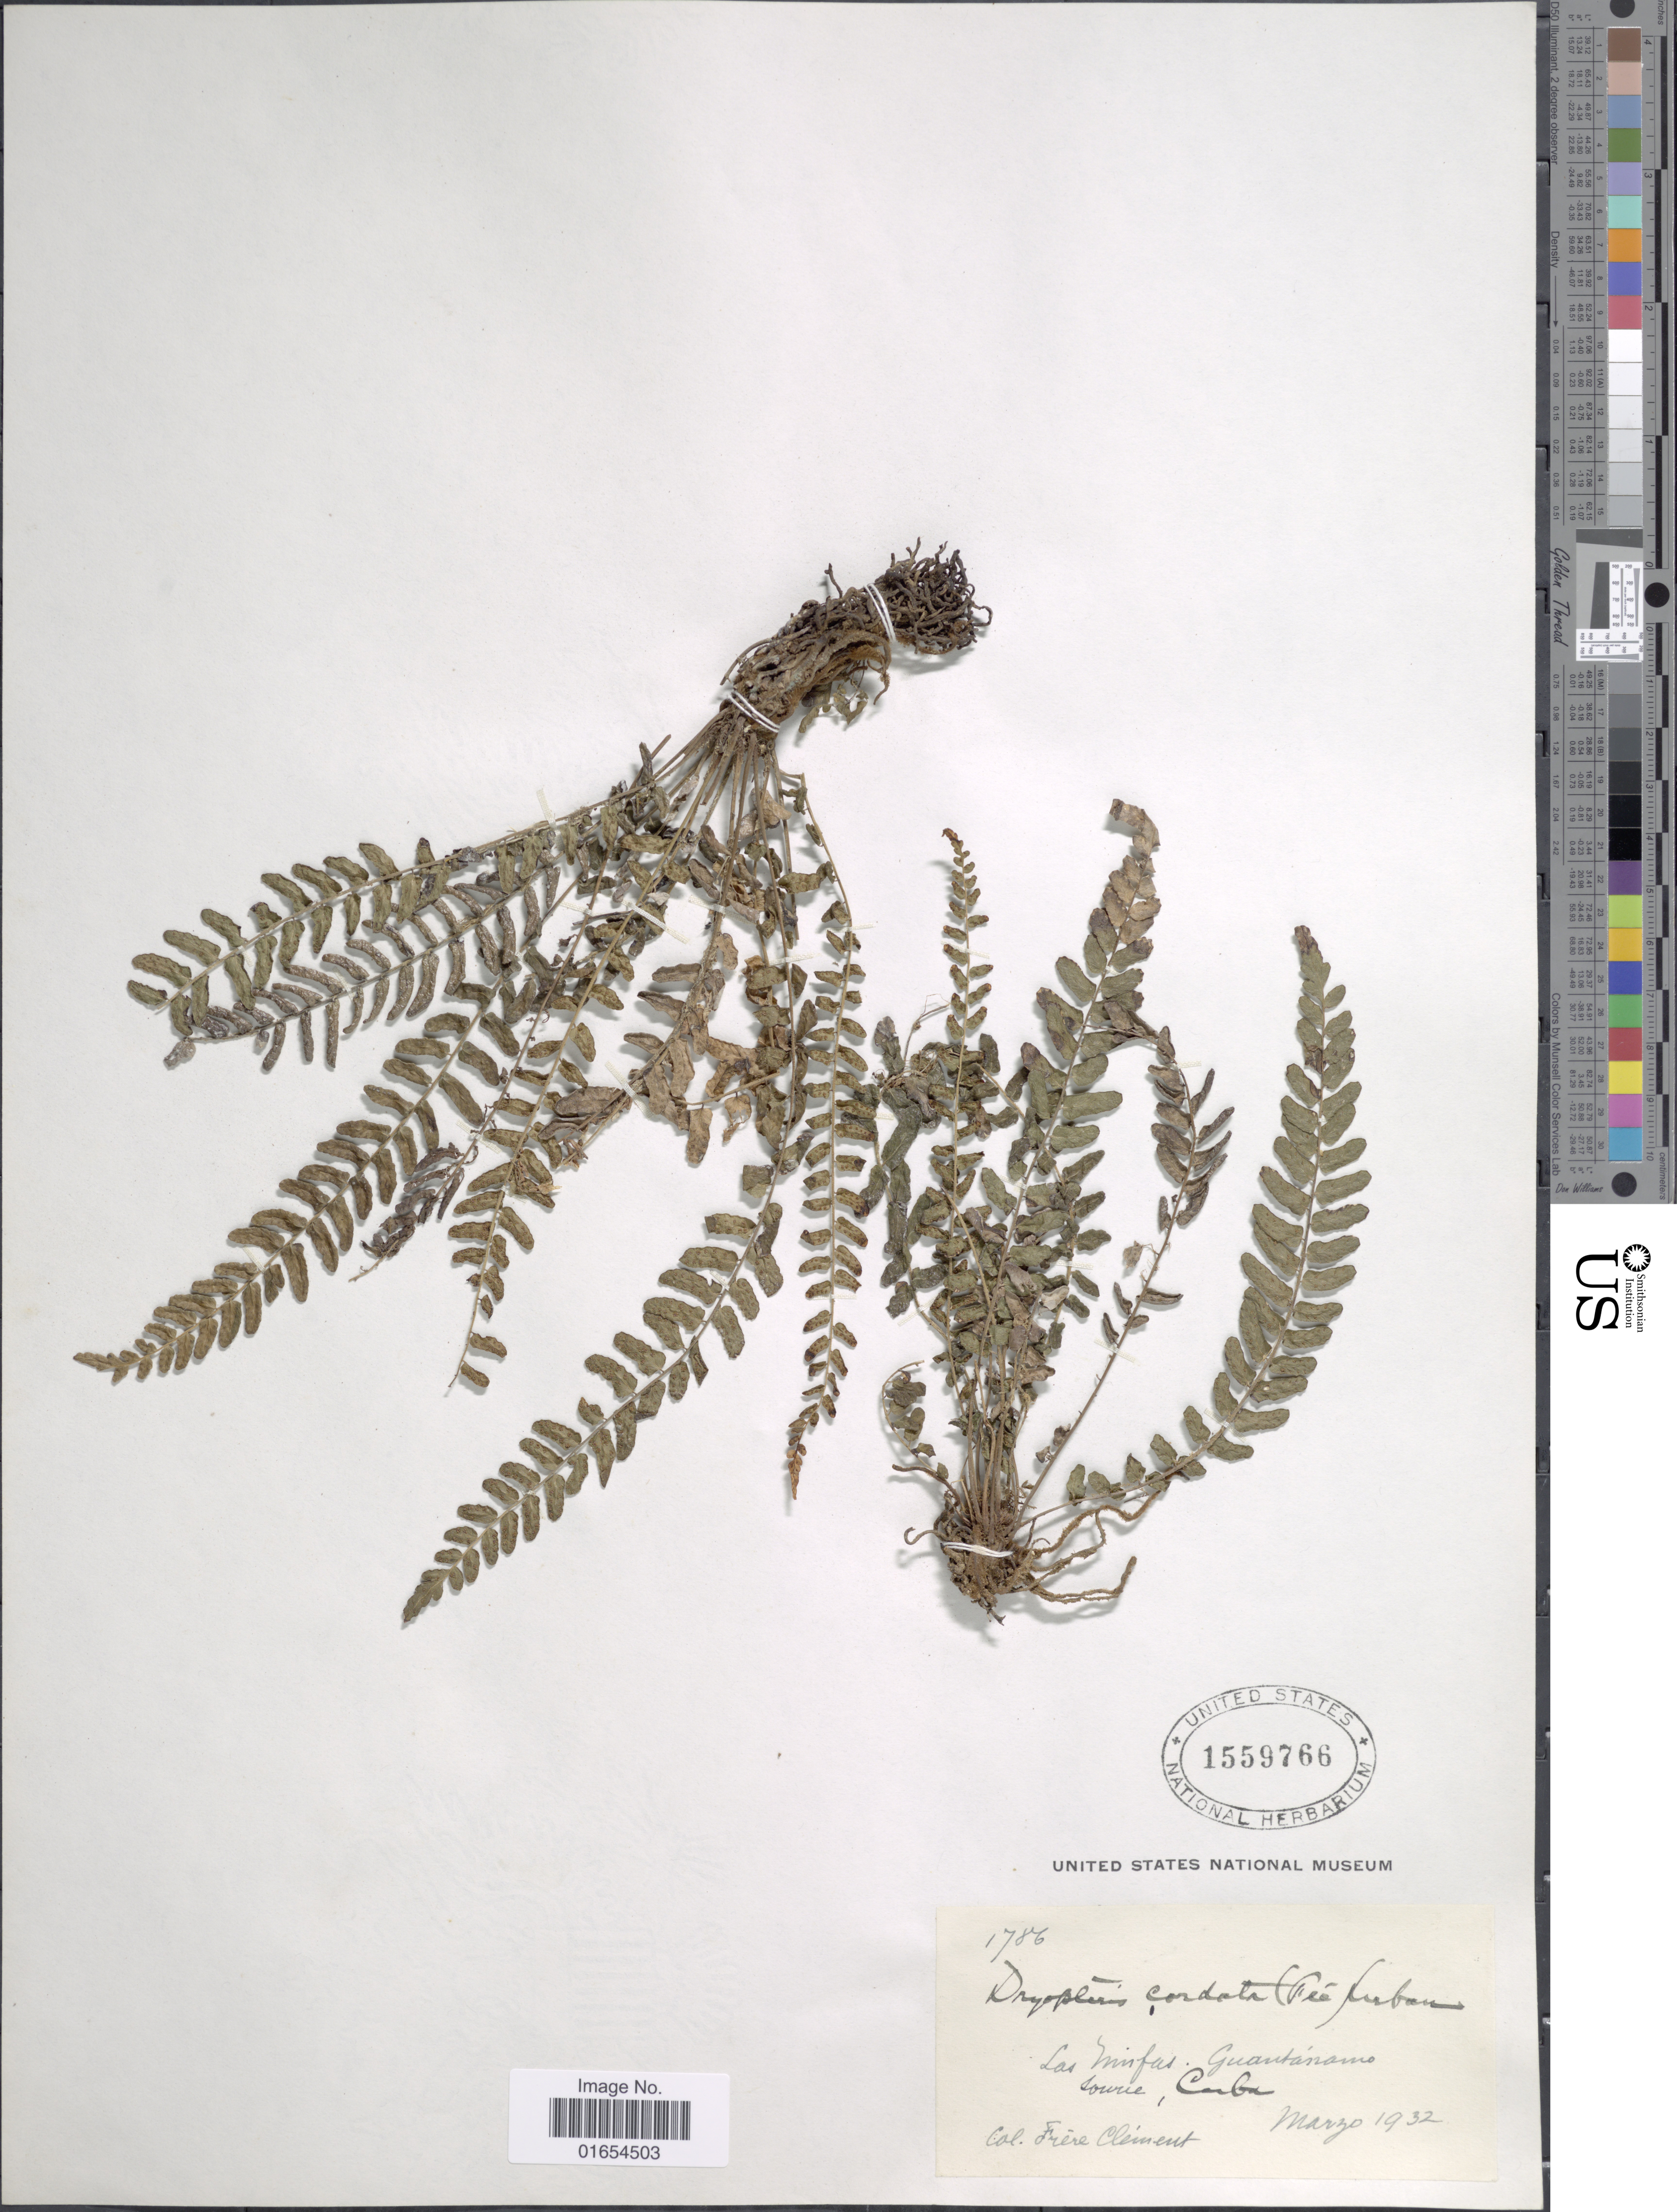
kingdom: Plantae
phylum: Tracheophyta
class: Polypodiopsida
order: Polypodiales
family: Thelypteridaceae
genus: Goniopteris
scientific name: Goniopteris cordata (Fée) comb. nov., ined 2015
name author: (Fée)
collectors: A. Clément Téteau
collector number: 1786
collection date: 1932-03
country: Cuba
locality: Las Ninfas, Guantanamo.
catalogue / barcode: US 1559766